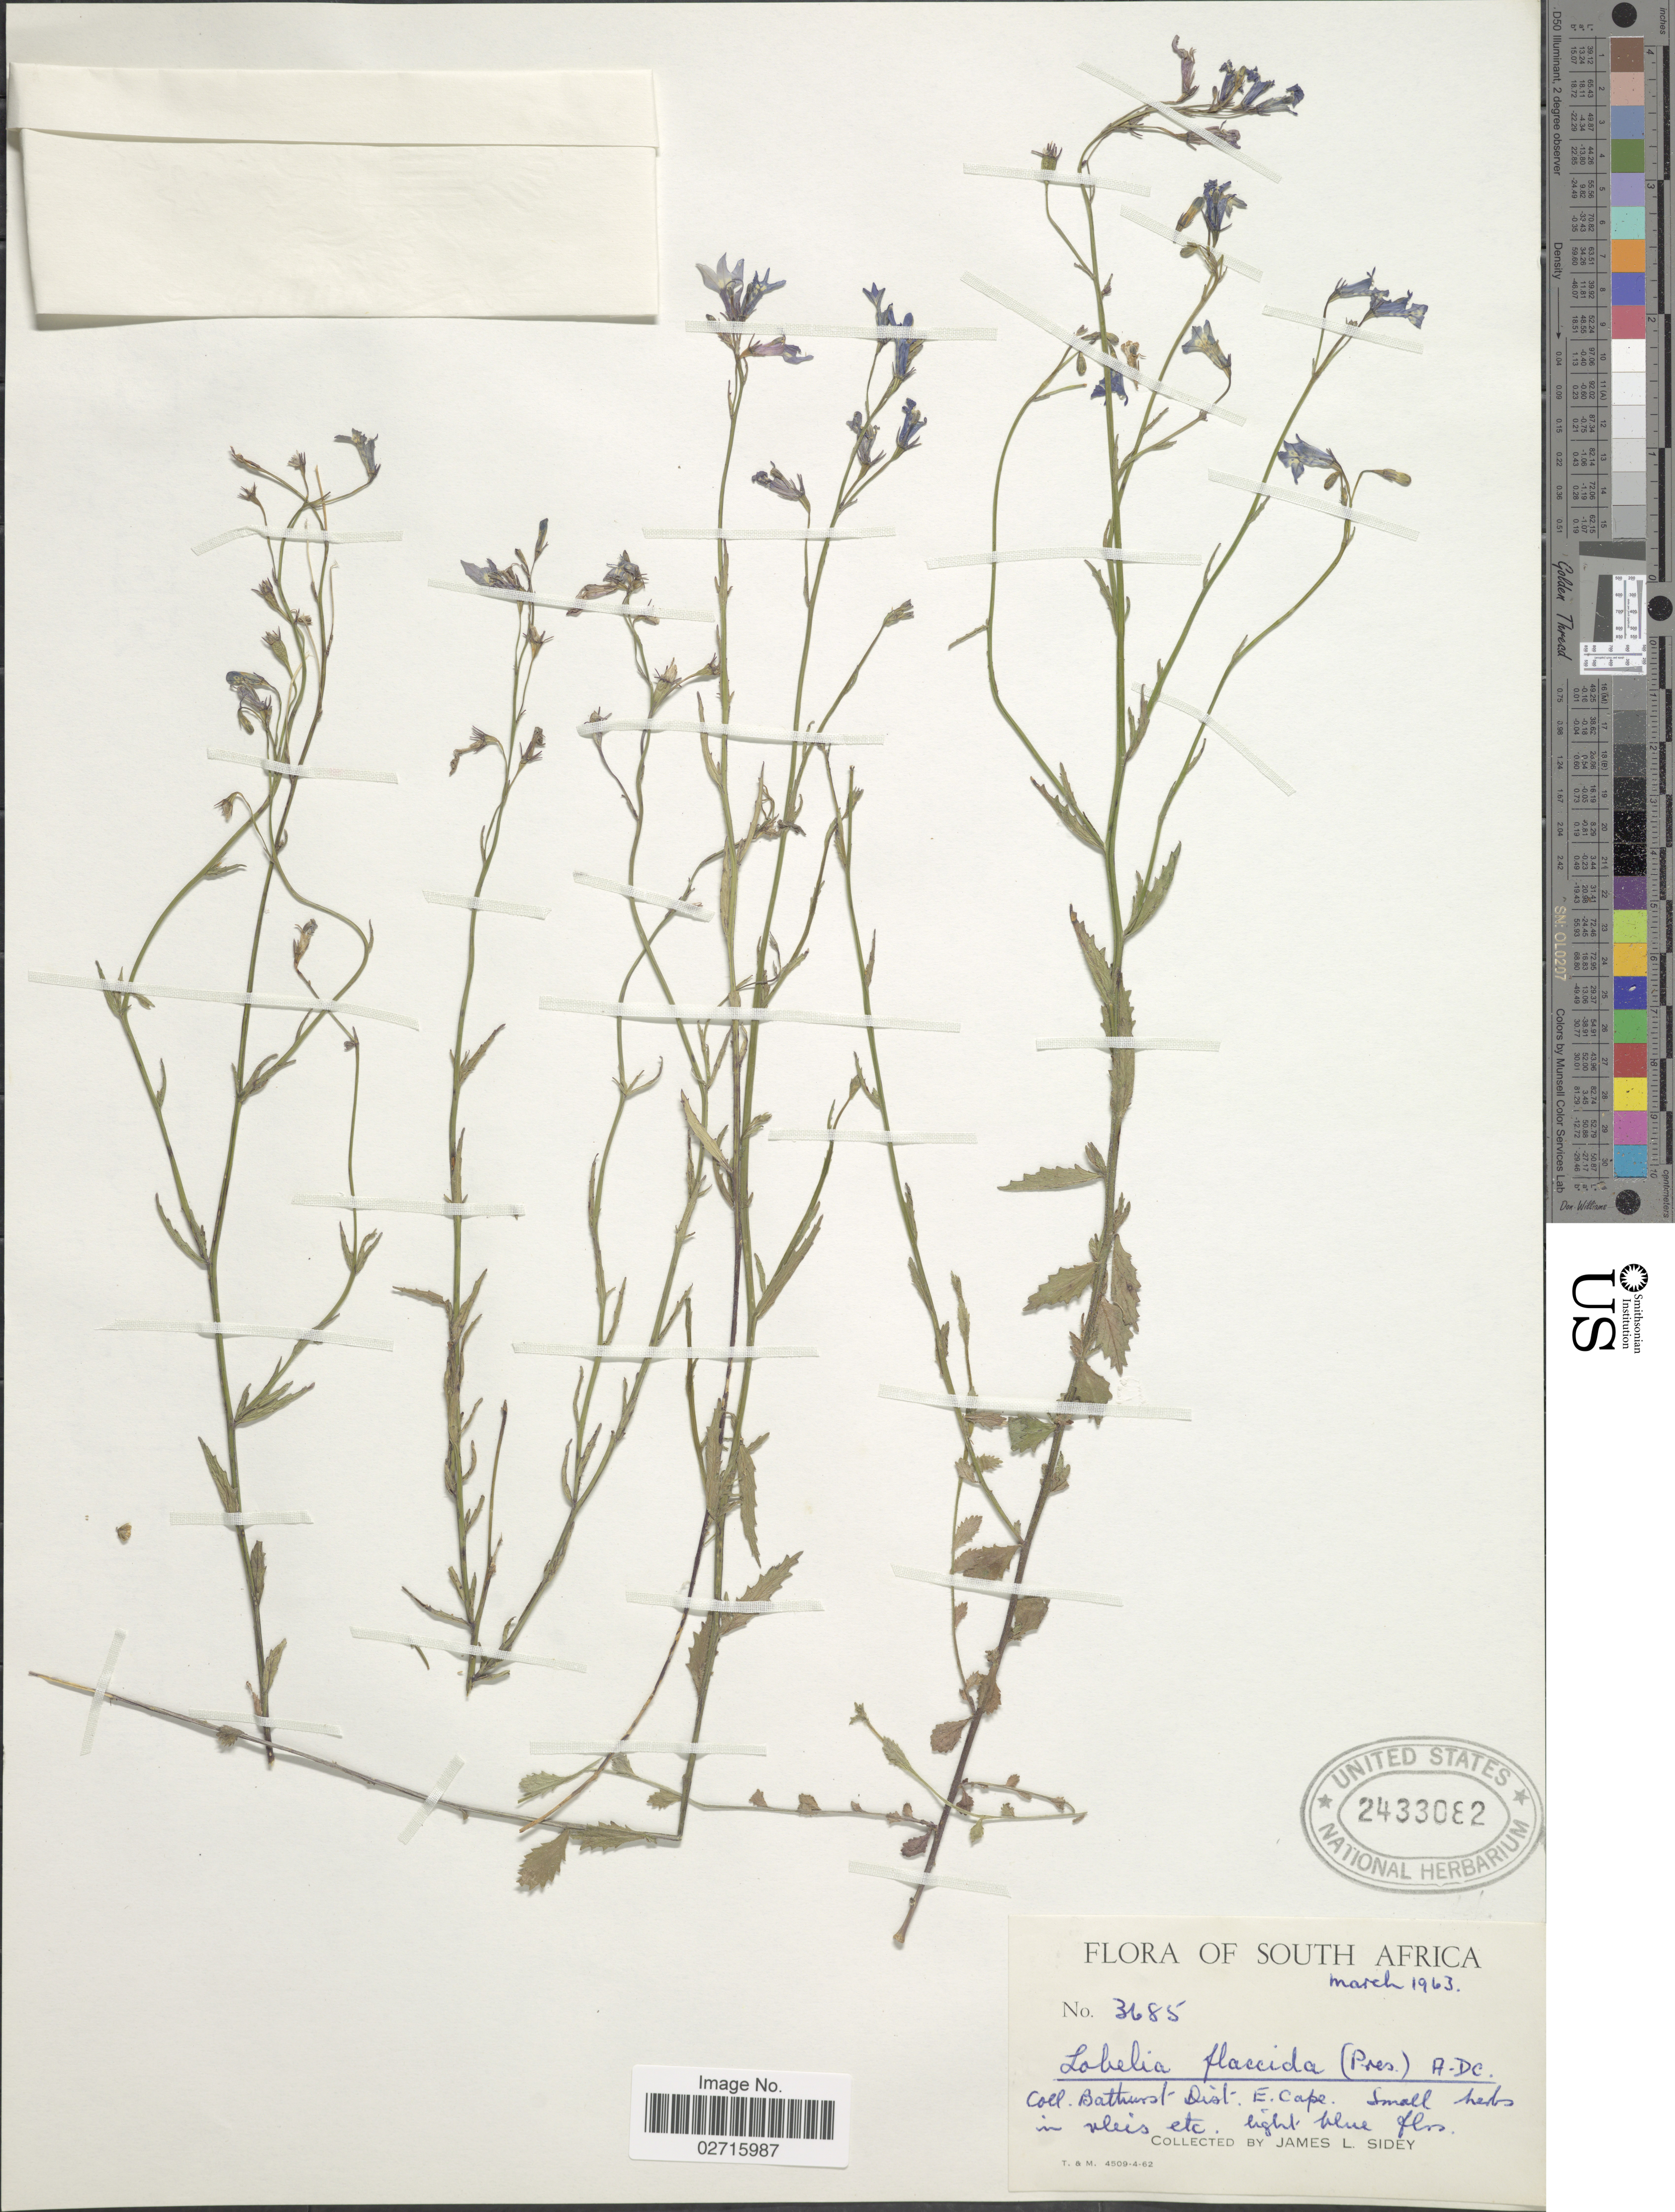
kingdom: Plantae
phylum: Tracheophyta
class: Magnoliopsida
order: Asterales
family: Campanulaceae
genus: Lobelia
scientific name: Lobelia flaccida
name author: (C. Presl) A. DC.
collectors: J. L. Sidey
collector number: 3685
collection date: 1963-03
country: South Africa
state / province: Eastern Cape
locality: Bathurst Dist., E. Cape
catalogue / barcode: US 2433082